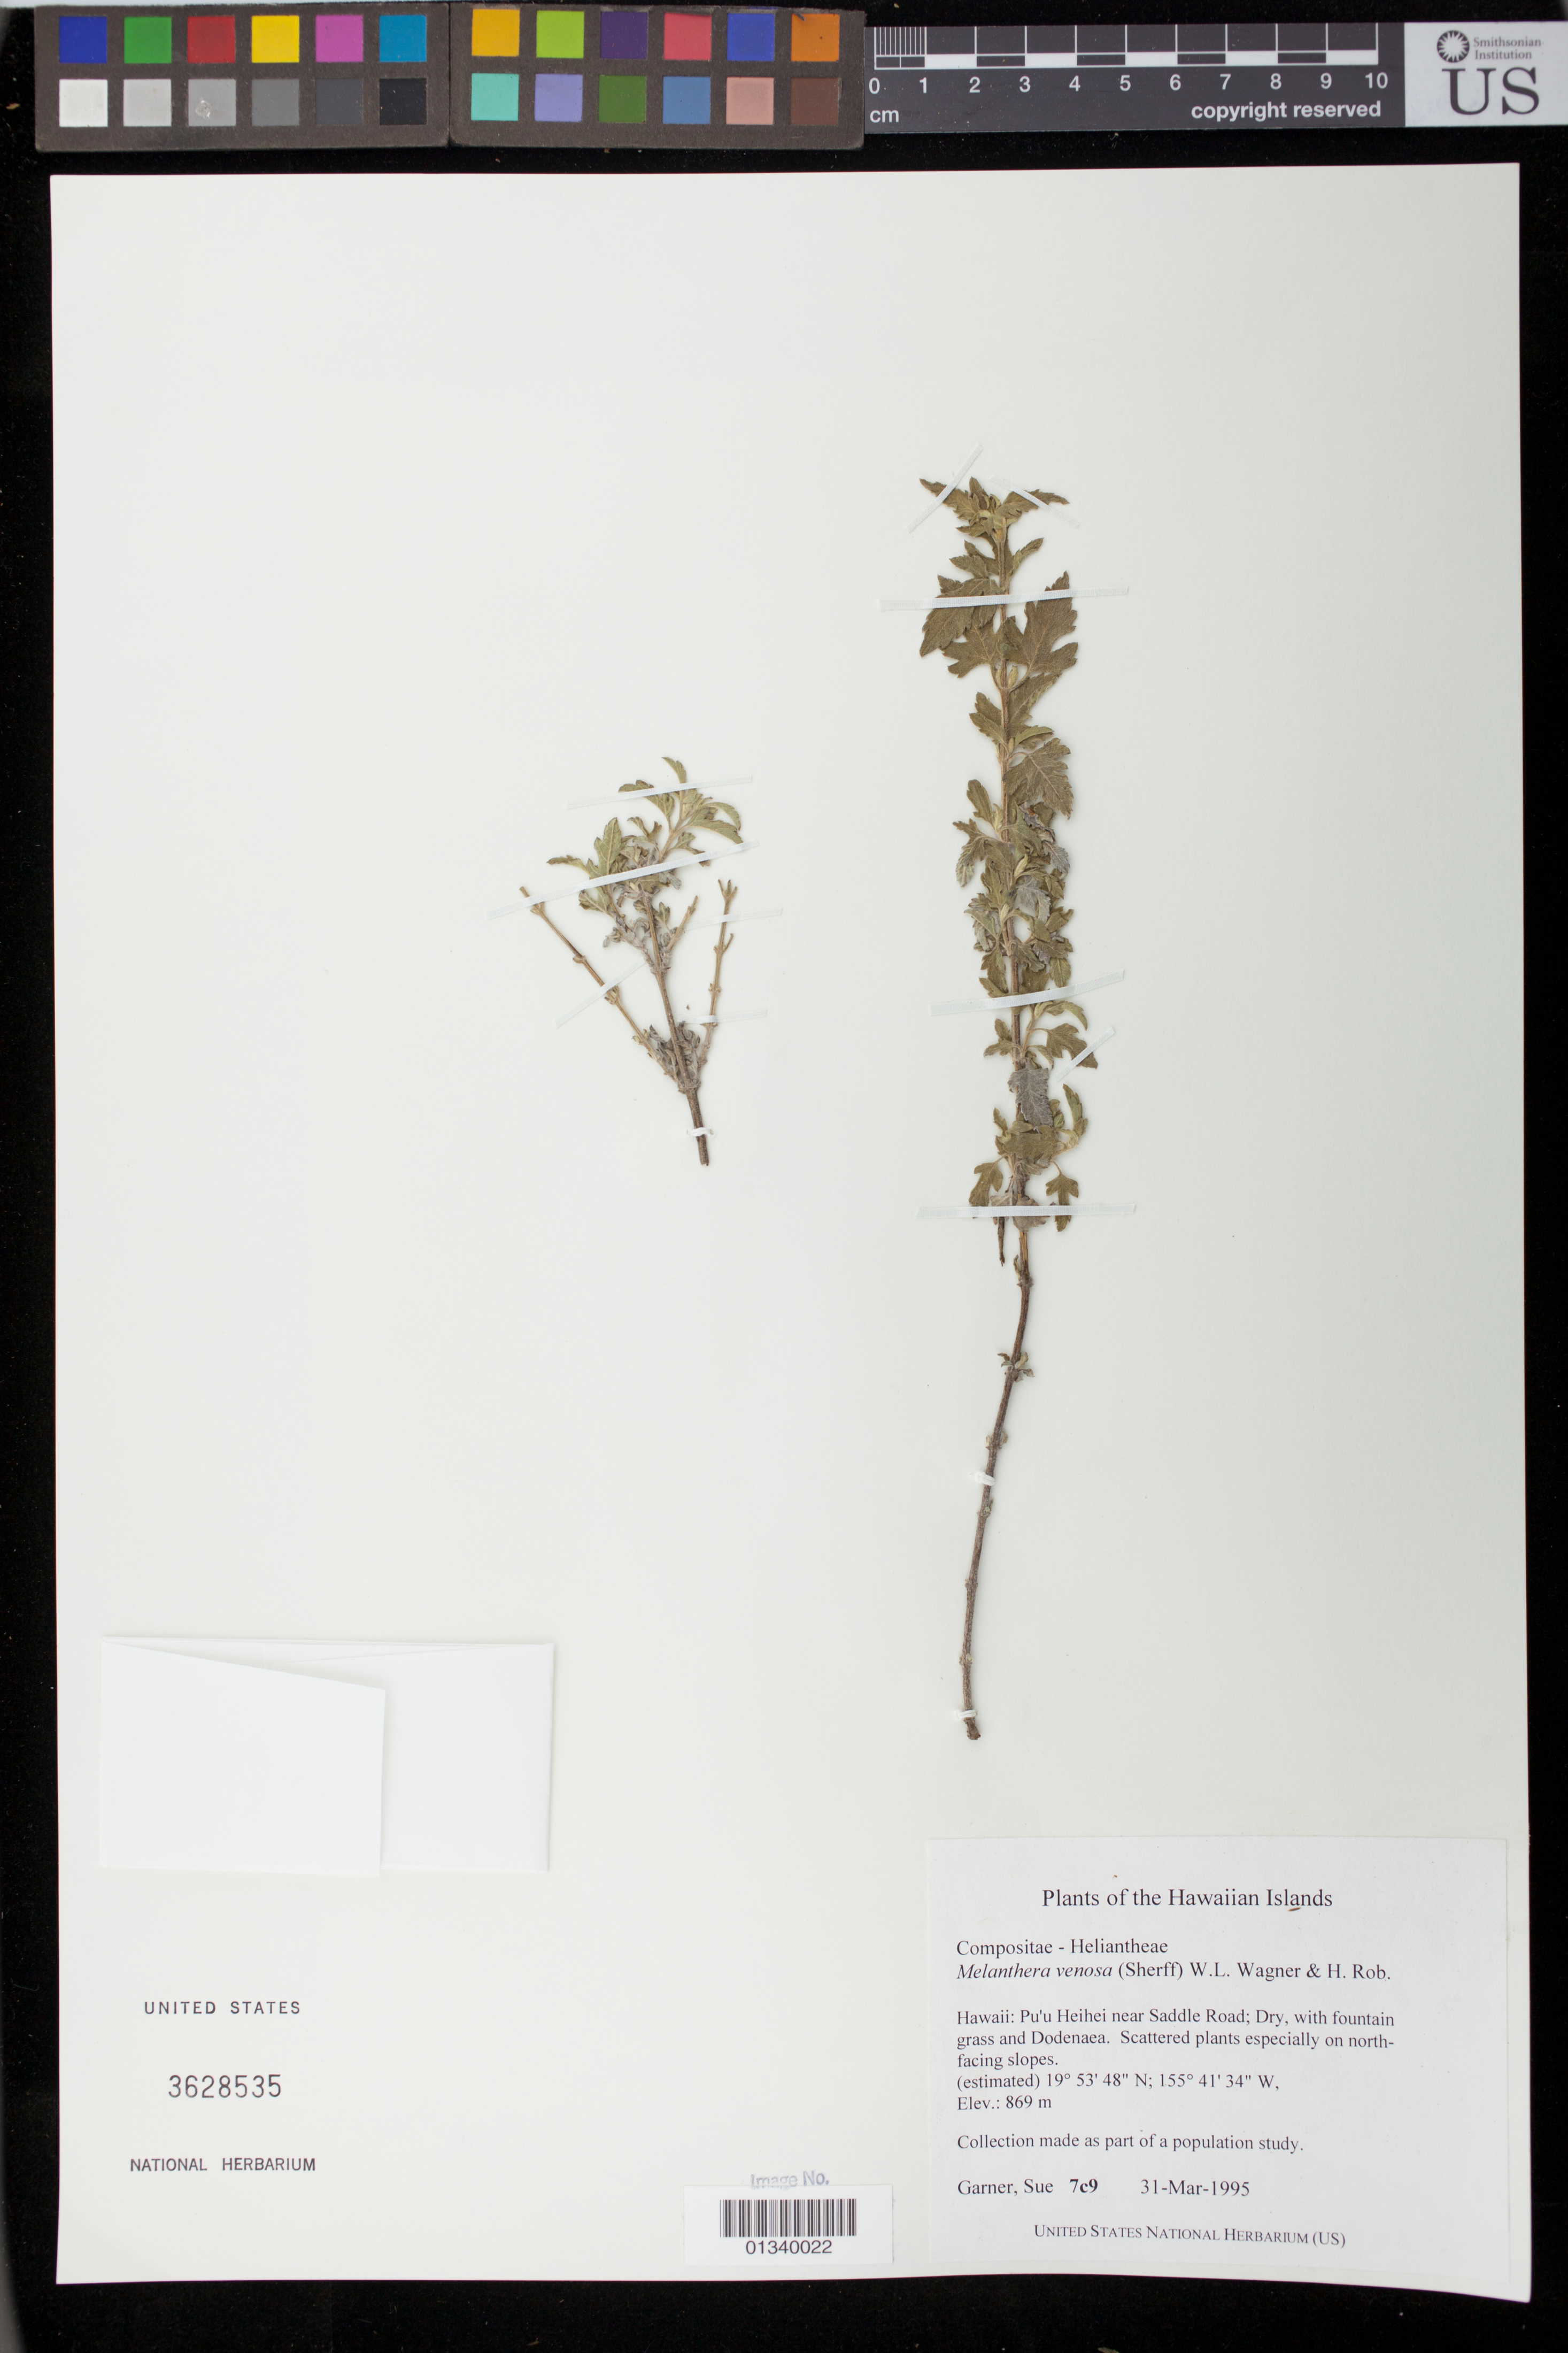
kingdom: Plantae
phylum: Tracheophyta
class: Magnoliopsida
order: Asterales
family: Asteraceae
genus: Wollastonia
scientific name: Wollastonia venosa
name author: (Sherff) Orchard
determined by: Wagner, W. L., (BOT), Smithsonian Institution - National Museum of Natural History (UNITED STATES)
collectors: S. Garner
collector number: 7c9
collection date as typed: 31 March 1995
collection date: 1995-03-31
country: United States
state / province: Hawaii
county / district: Hawaii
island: Hawaii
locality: Pu'u Heihei near Saddle Road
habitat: Dry with fountain grass and Dodenaea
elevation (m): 869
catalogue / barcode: US 3628535